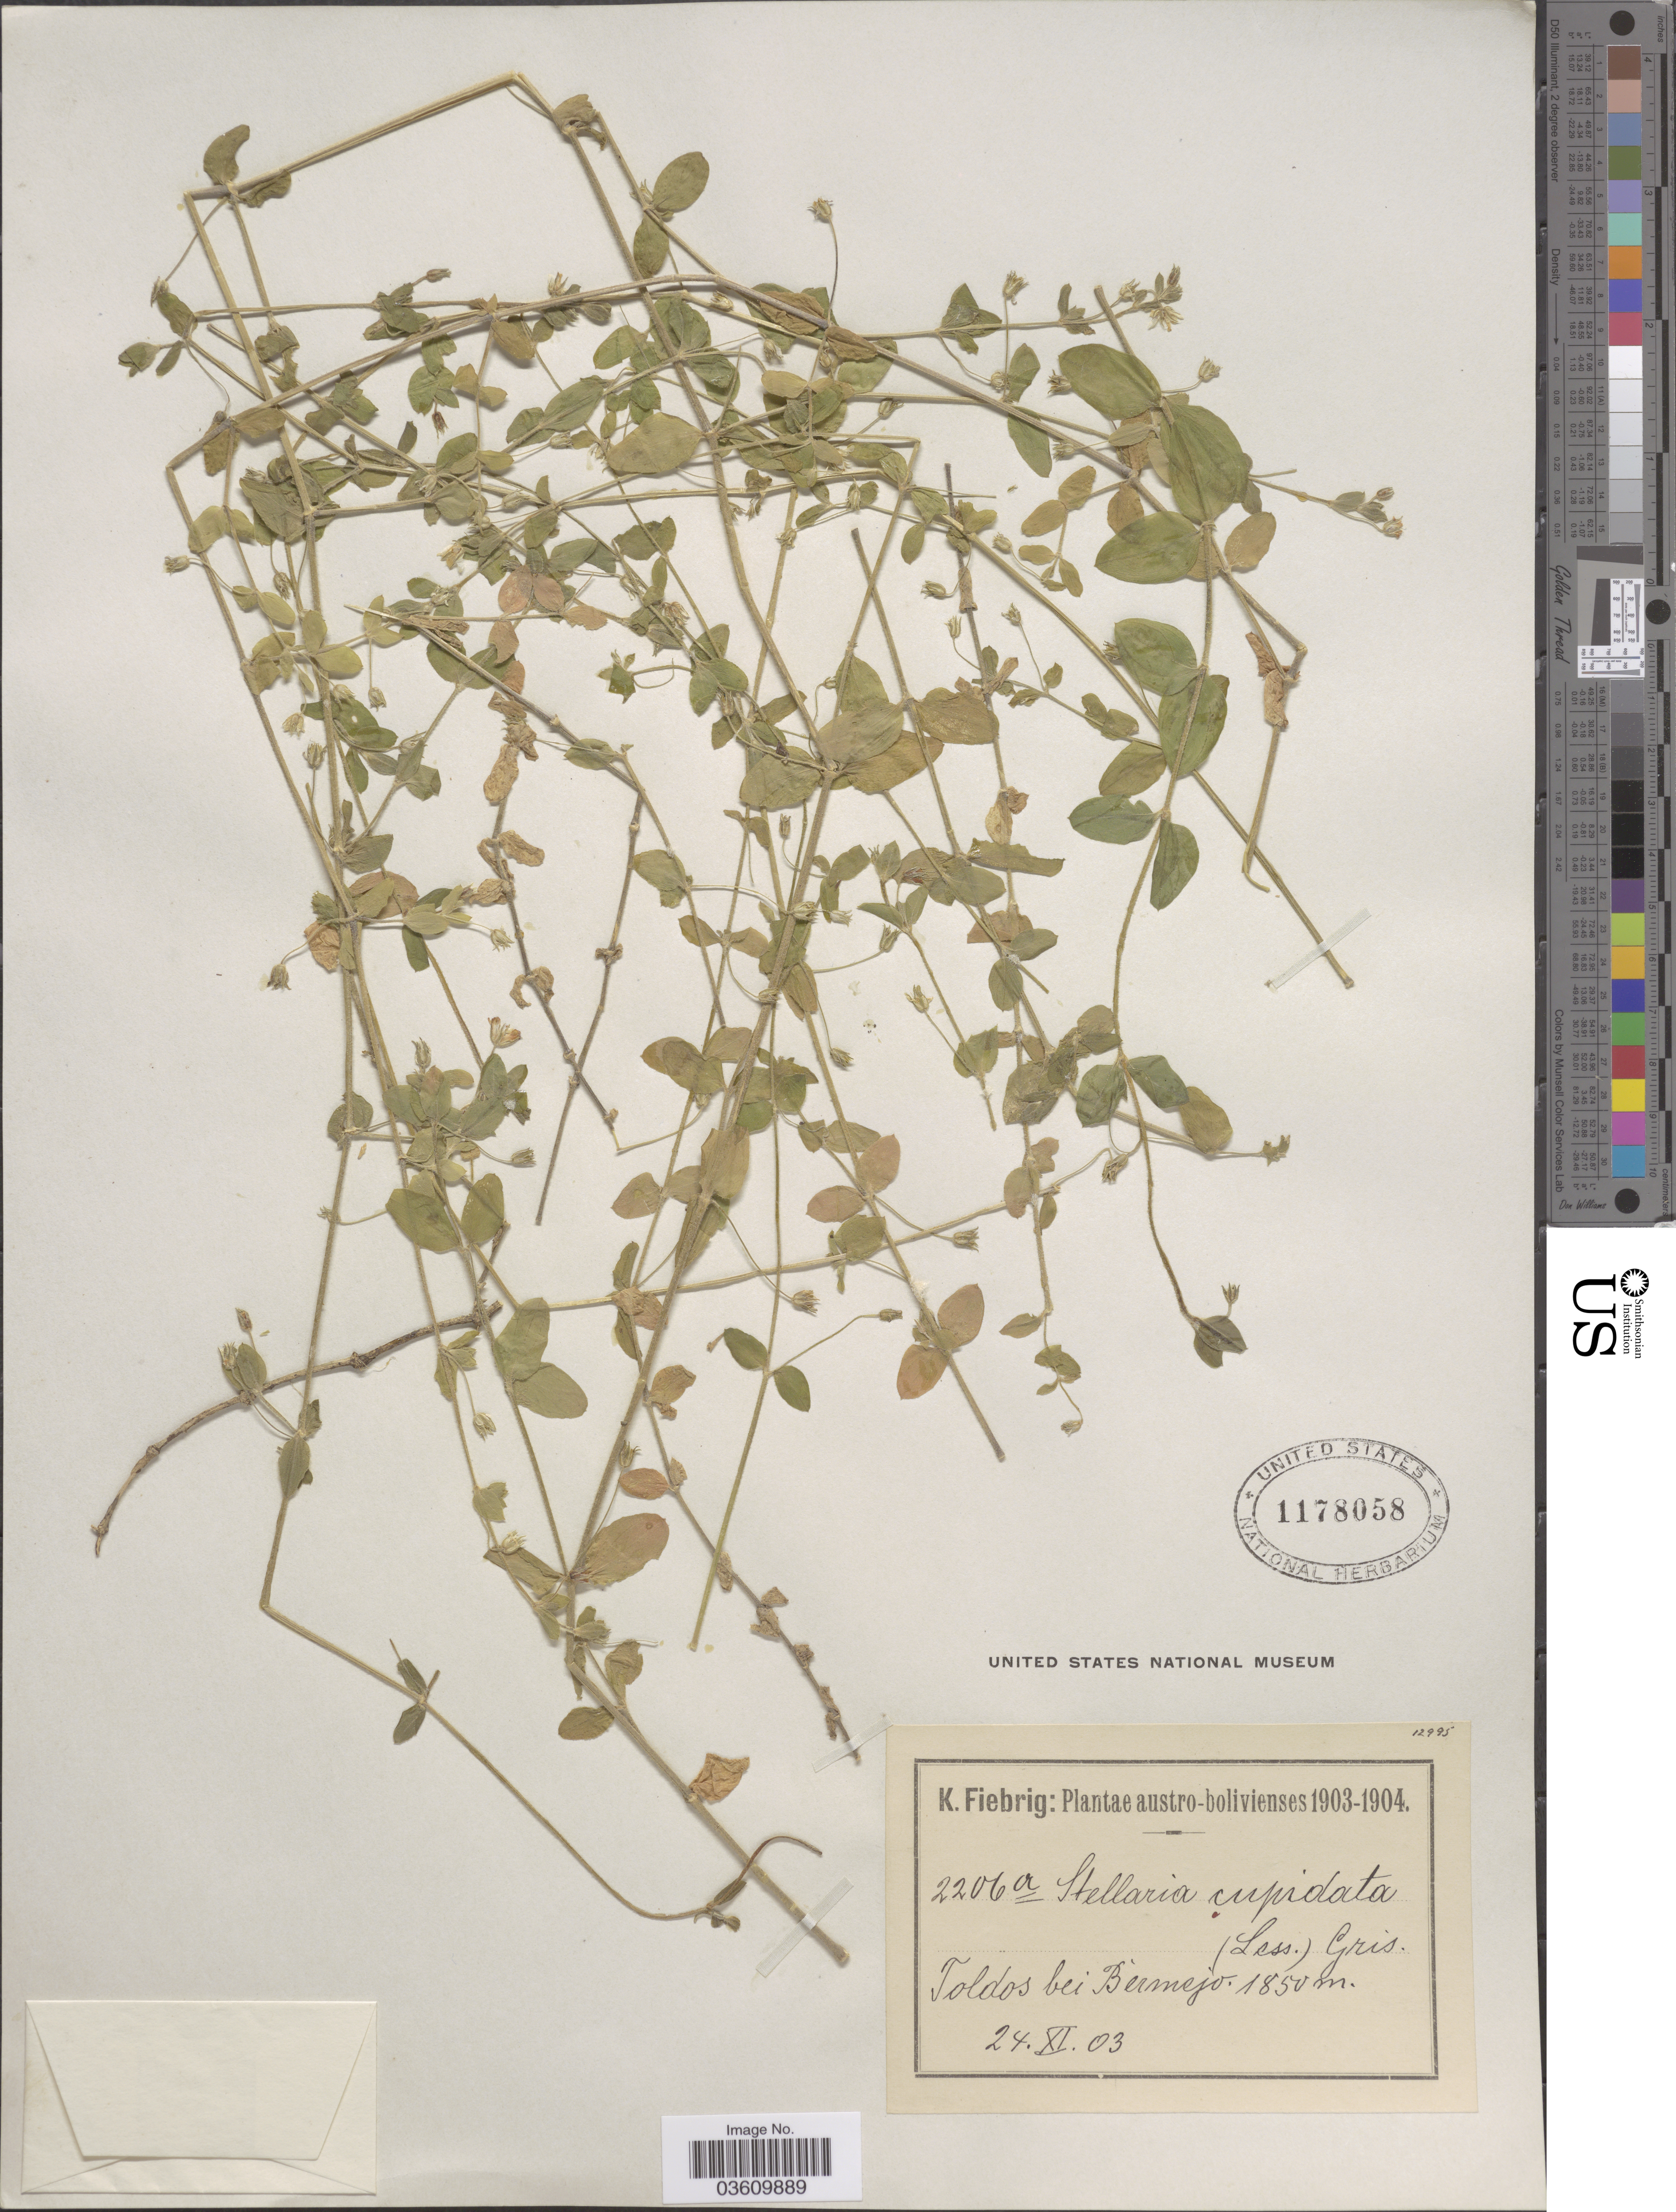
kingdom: Plantae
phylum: Tracheophyta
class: Magnoliopsida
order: Caryophyllales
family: Caryophyllaceae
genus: Stellaria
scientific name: Stellaria media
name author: (L.) Vill.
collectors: K. Fiebrig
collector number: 2206a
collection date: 1903-11-24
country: Bolivia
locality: Toldos bei Bermejo.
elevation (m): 1850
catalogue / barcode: US 1178058